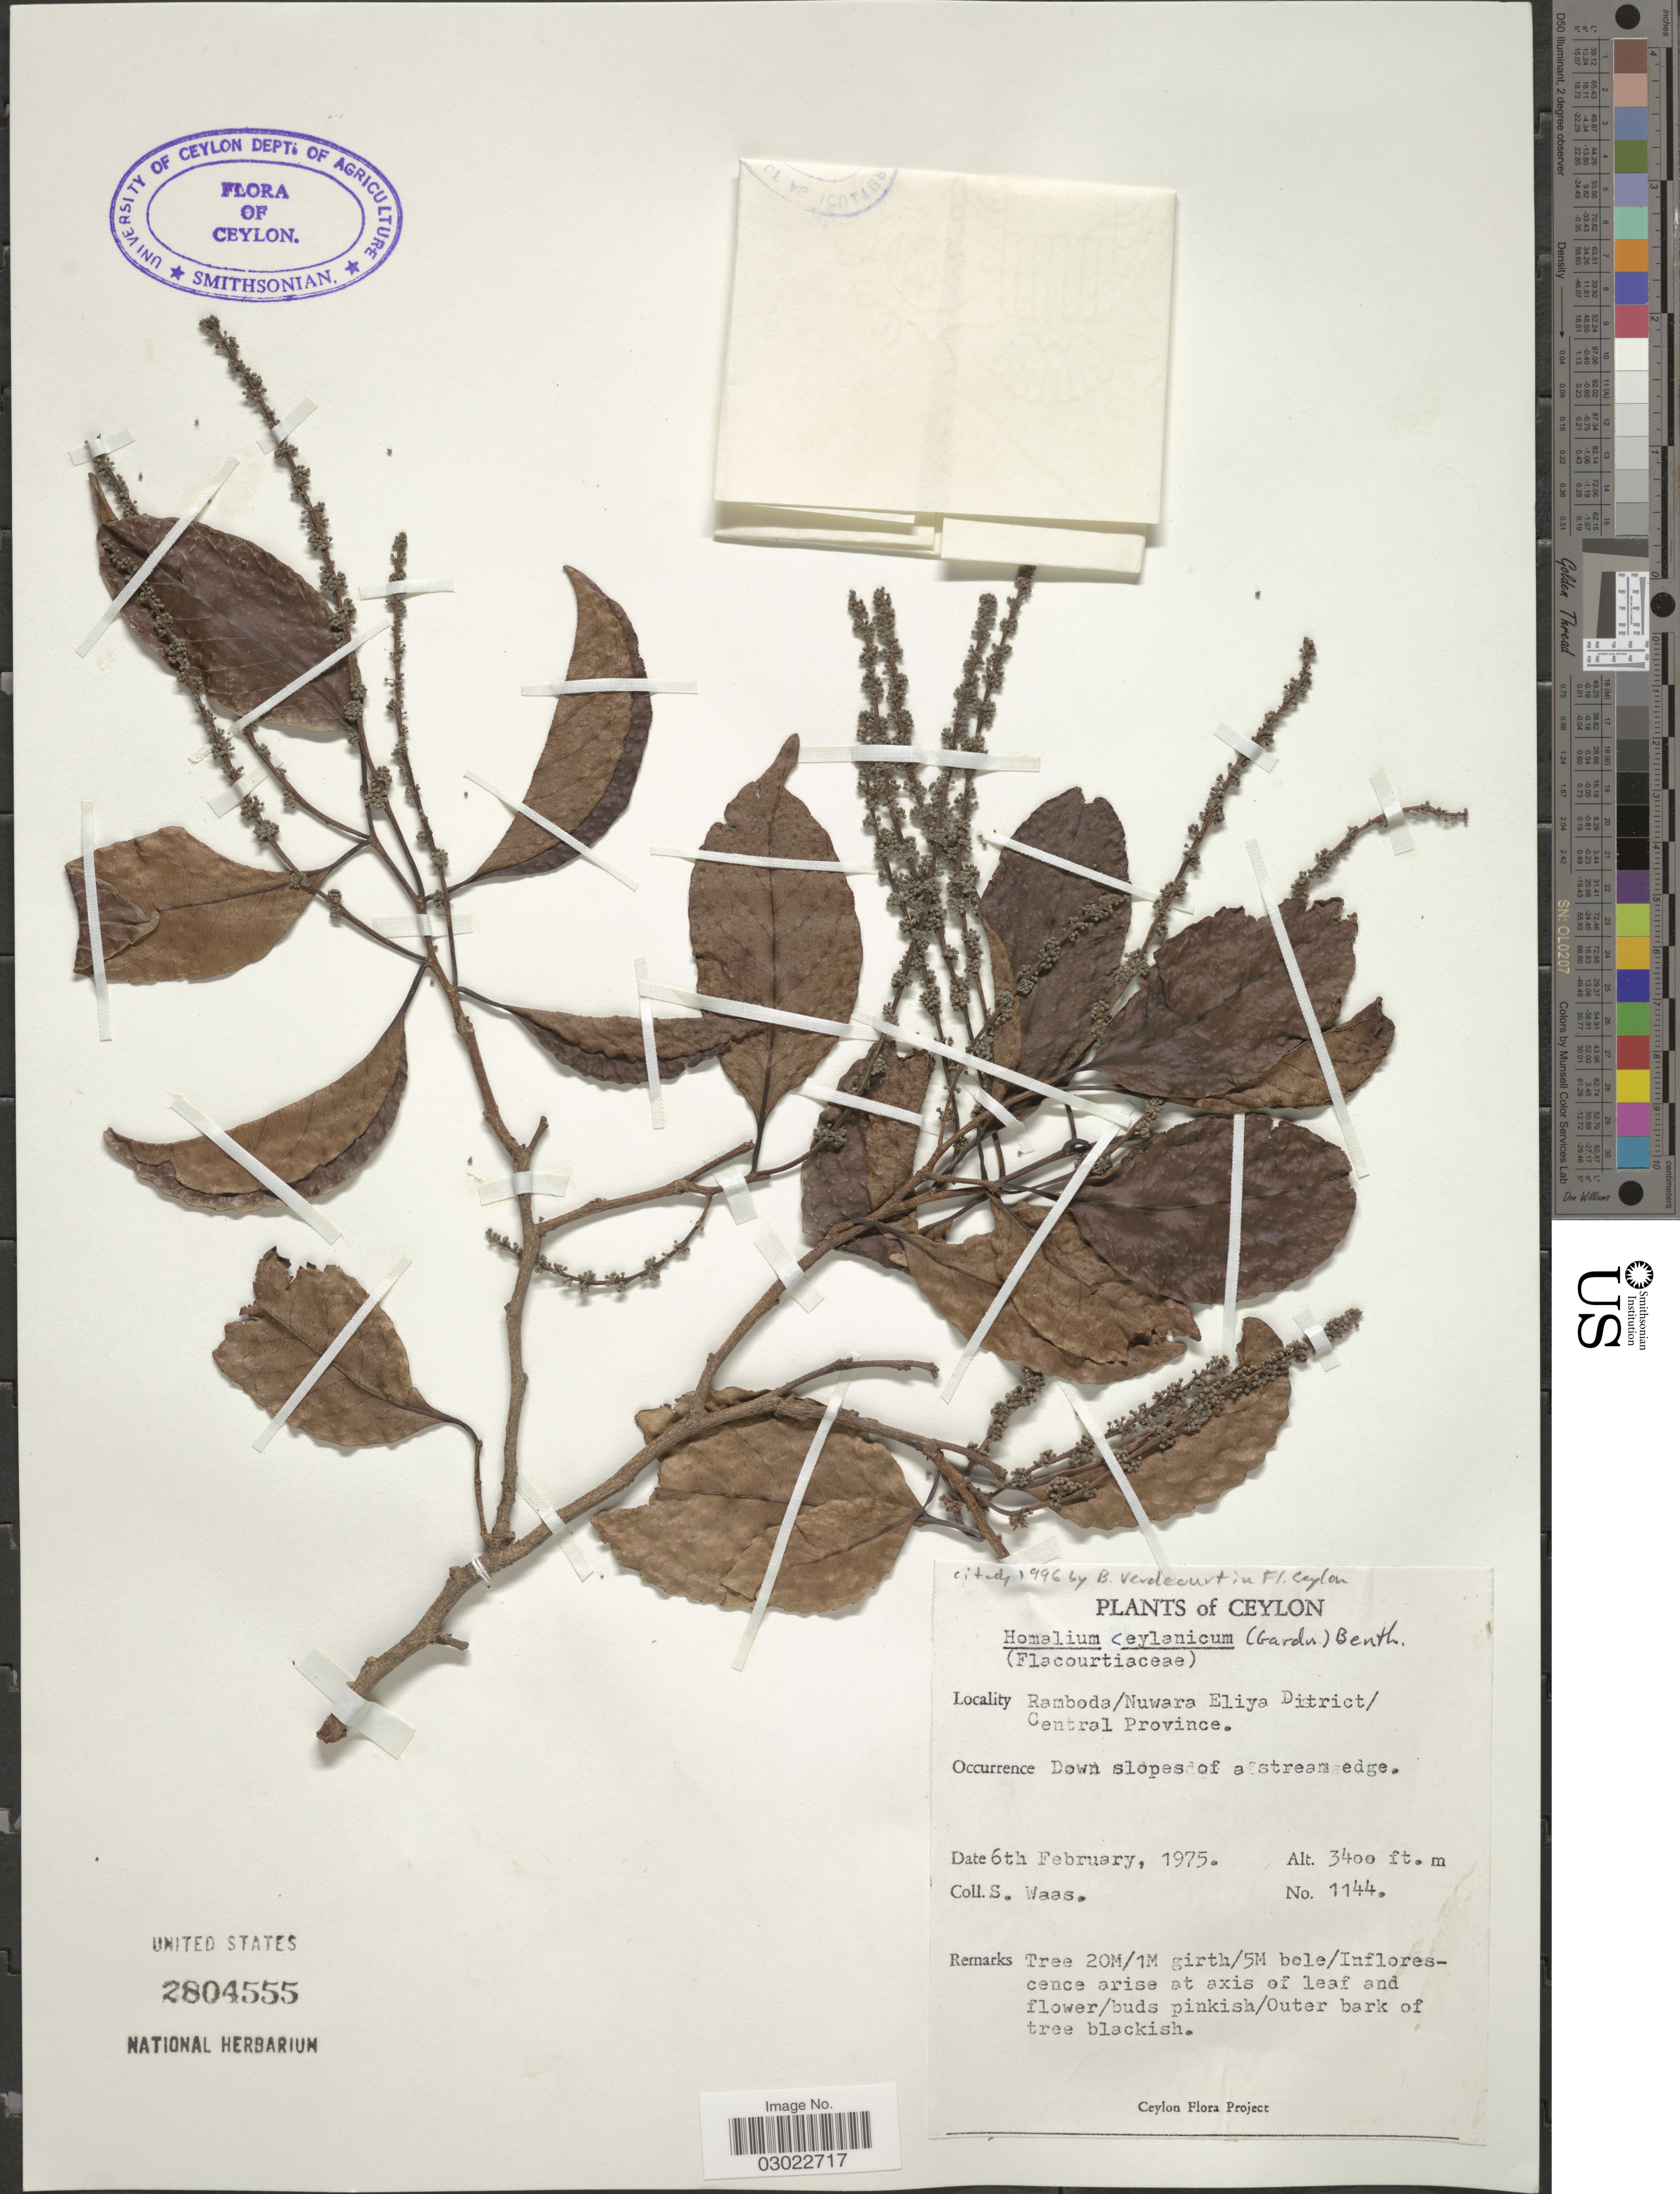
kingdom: Plantae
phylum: Tracheophyta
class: Magnoliopsida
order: Malpighiales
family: Salicaceae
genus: Homalium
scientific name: Homalium ceylanicum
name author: (Gardner) Benth.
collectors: S. Waas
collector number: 1144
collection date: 1975-02-06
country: Sri Lanka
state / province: Central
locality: Ceylon, Ramboda/Nuwara Eliya District.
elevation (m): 1036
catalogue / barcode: US 2804555